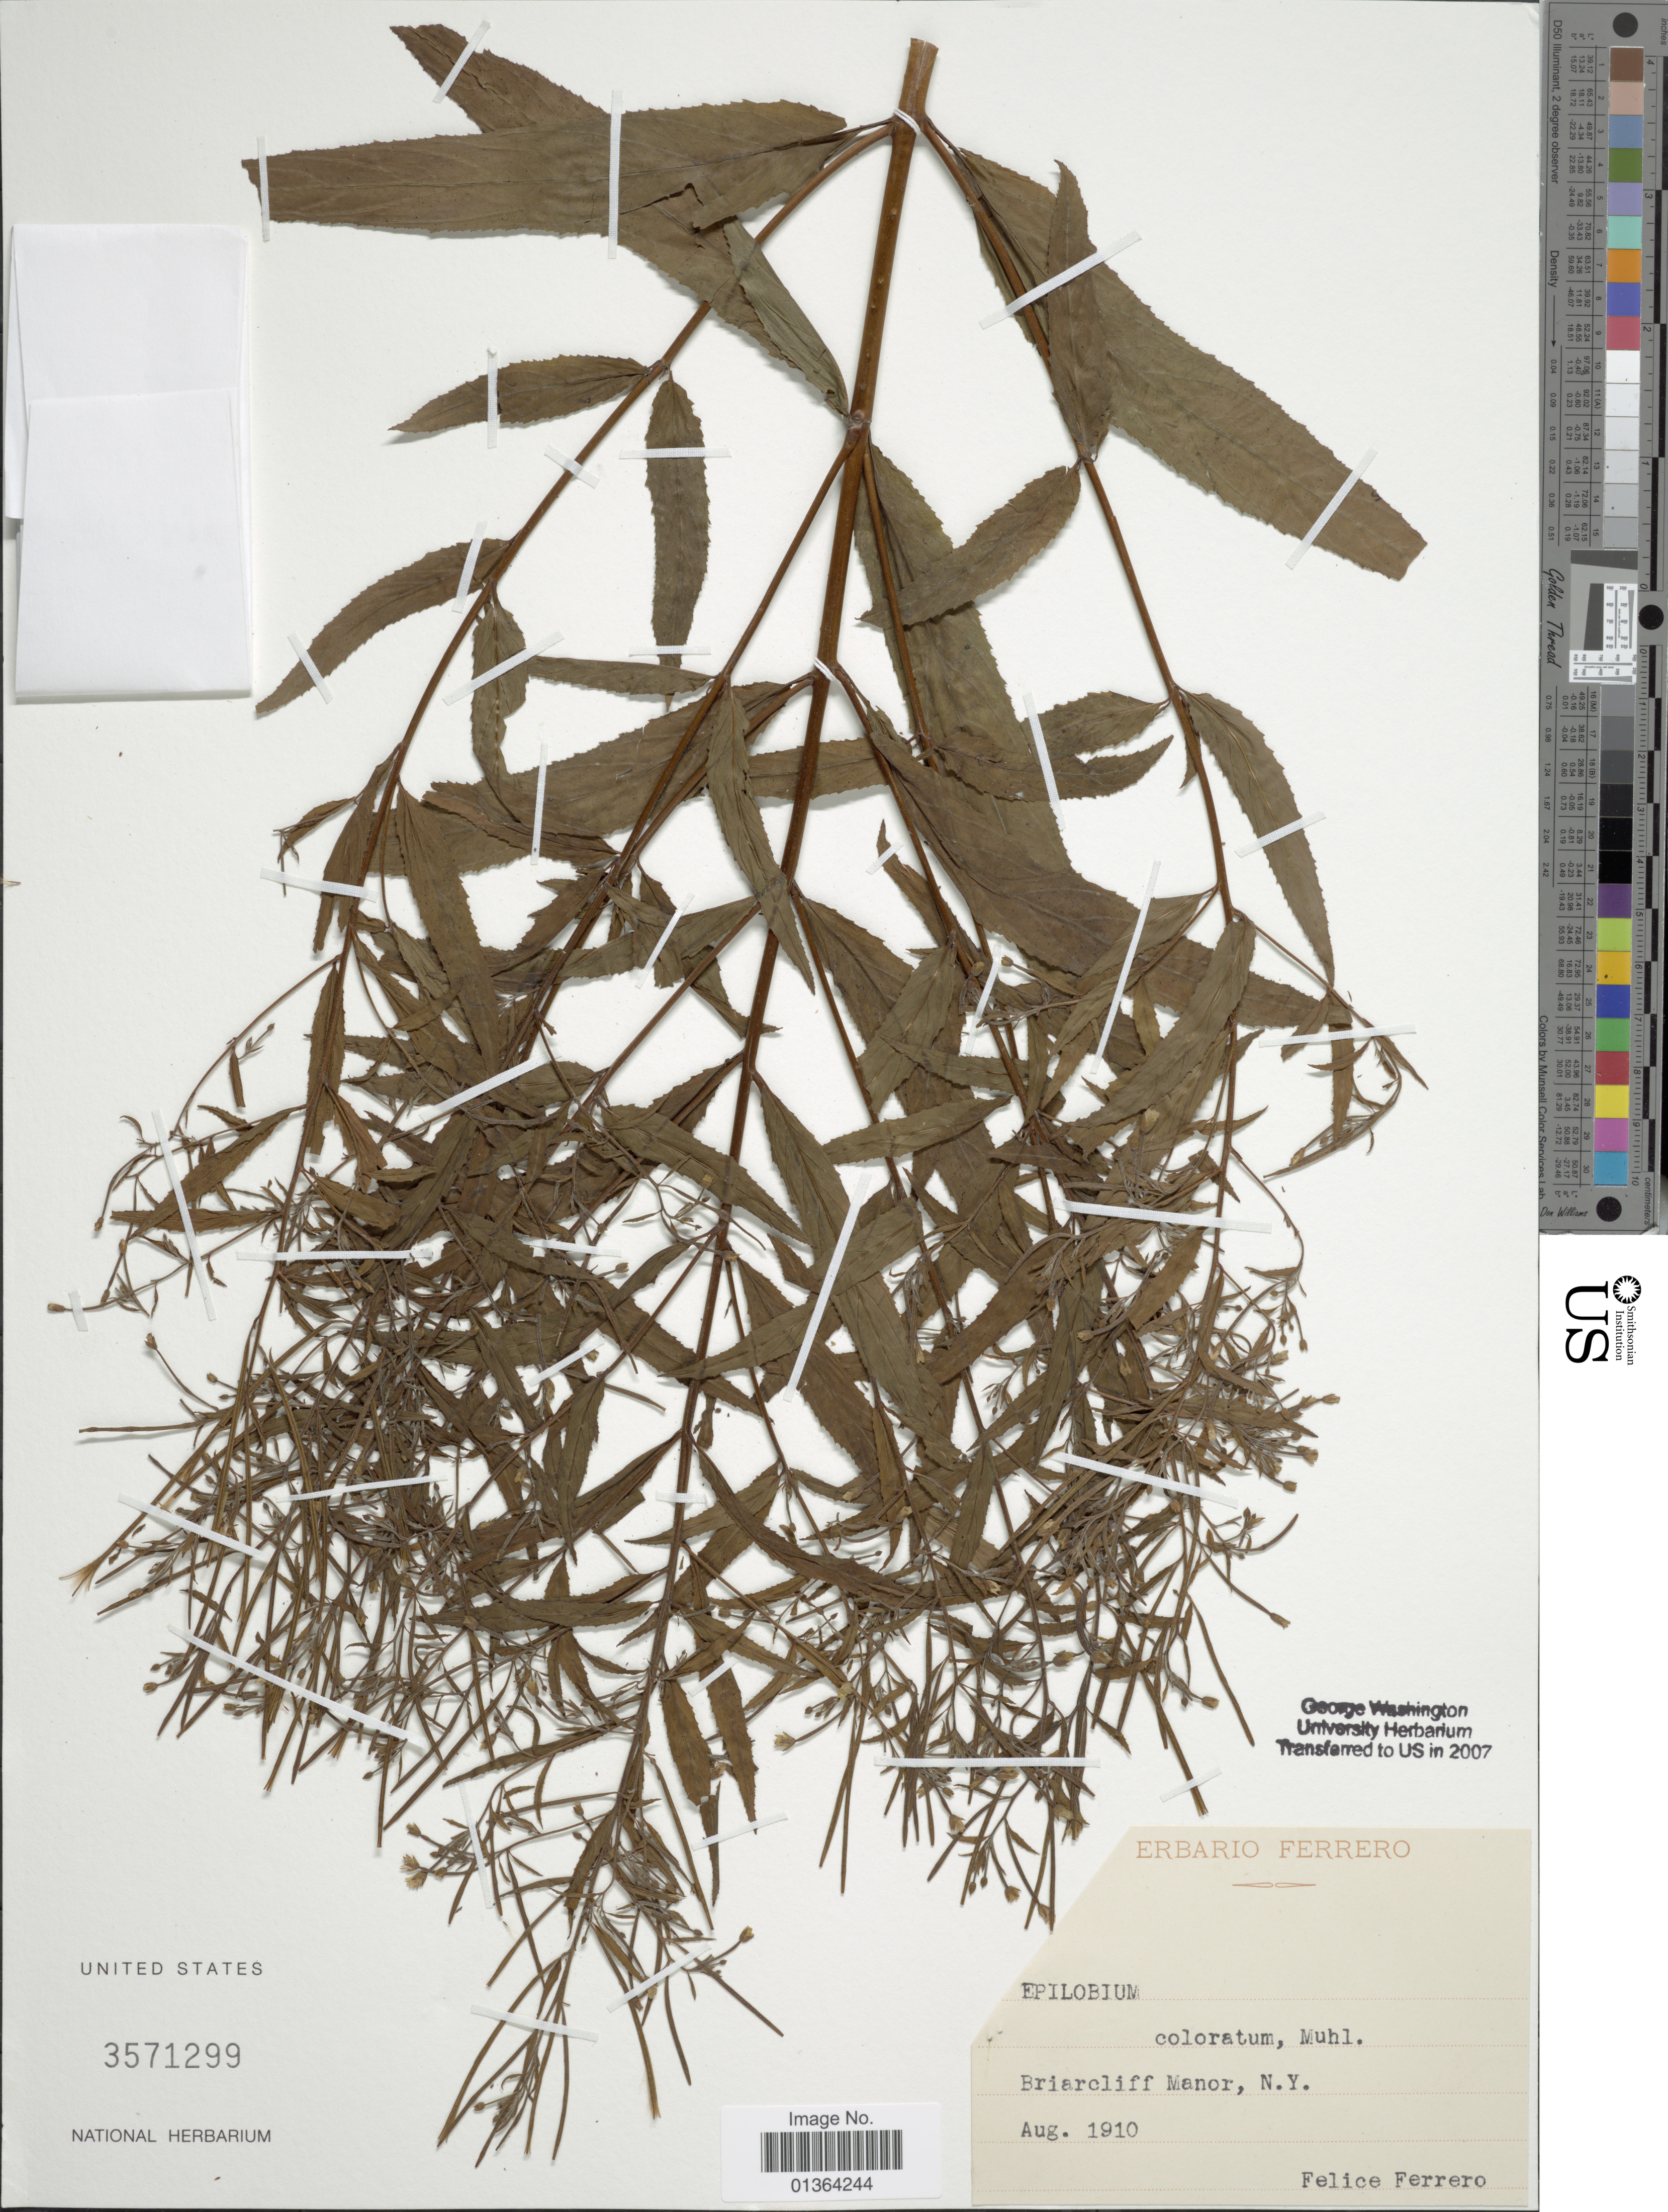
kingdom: Plantae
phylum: Tracheophyta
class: Magnoliopsida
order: Myrtales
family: Onagraceae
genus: Epilobium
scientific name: Epilobium coloratum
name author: Biehler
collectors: F. Ferrero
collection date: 1910-08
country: United States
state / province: New York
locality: Briarcliff Manor.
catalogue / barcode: US 3571299